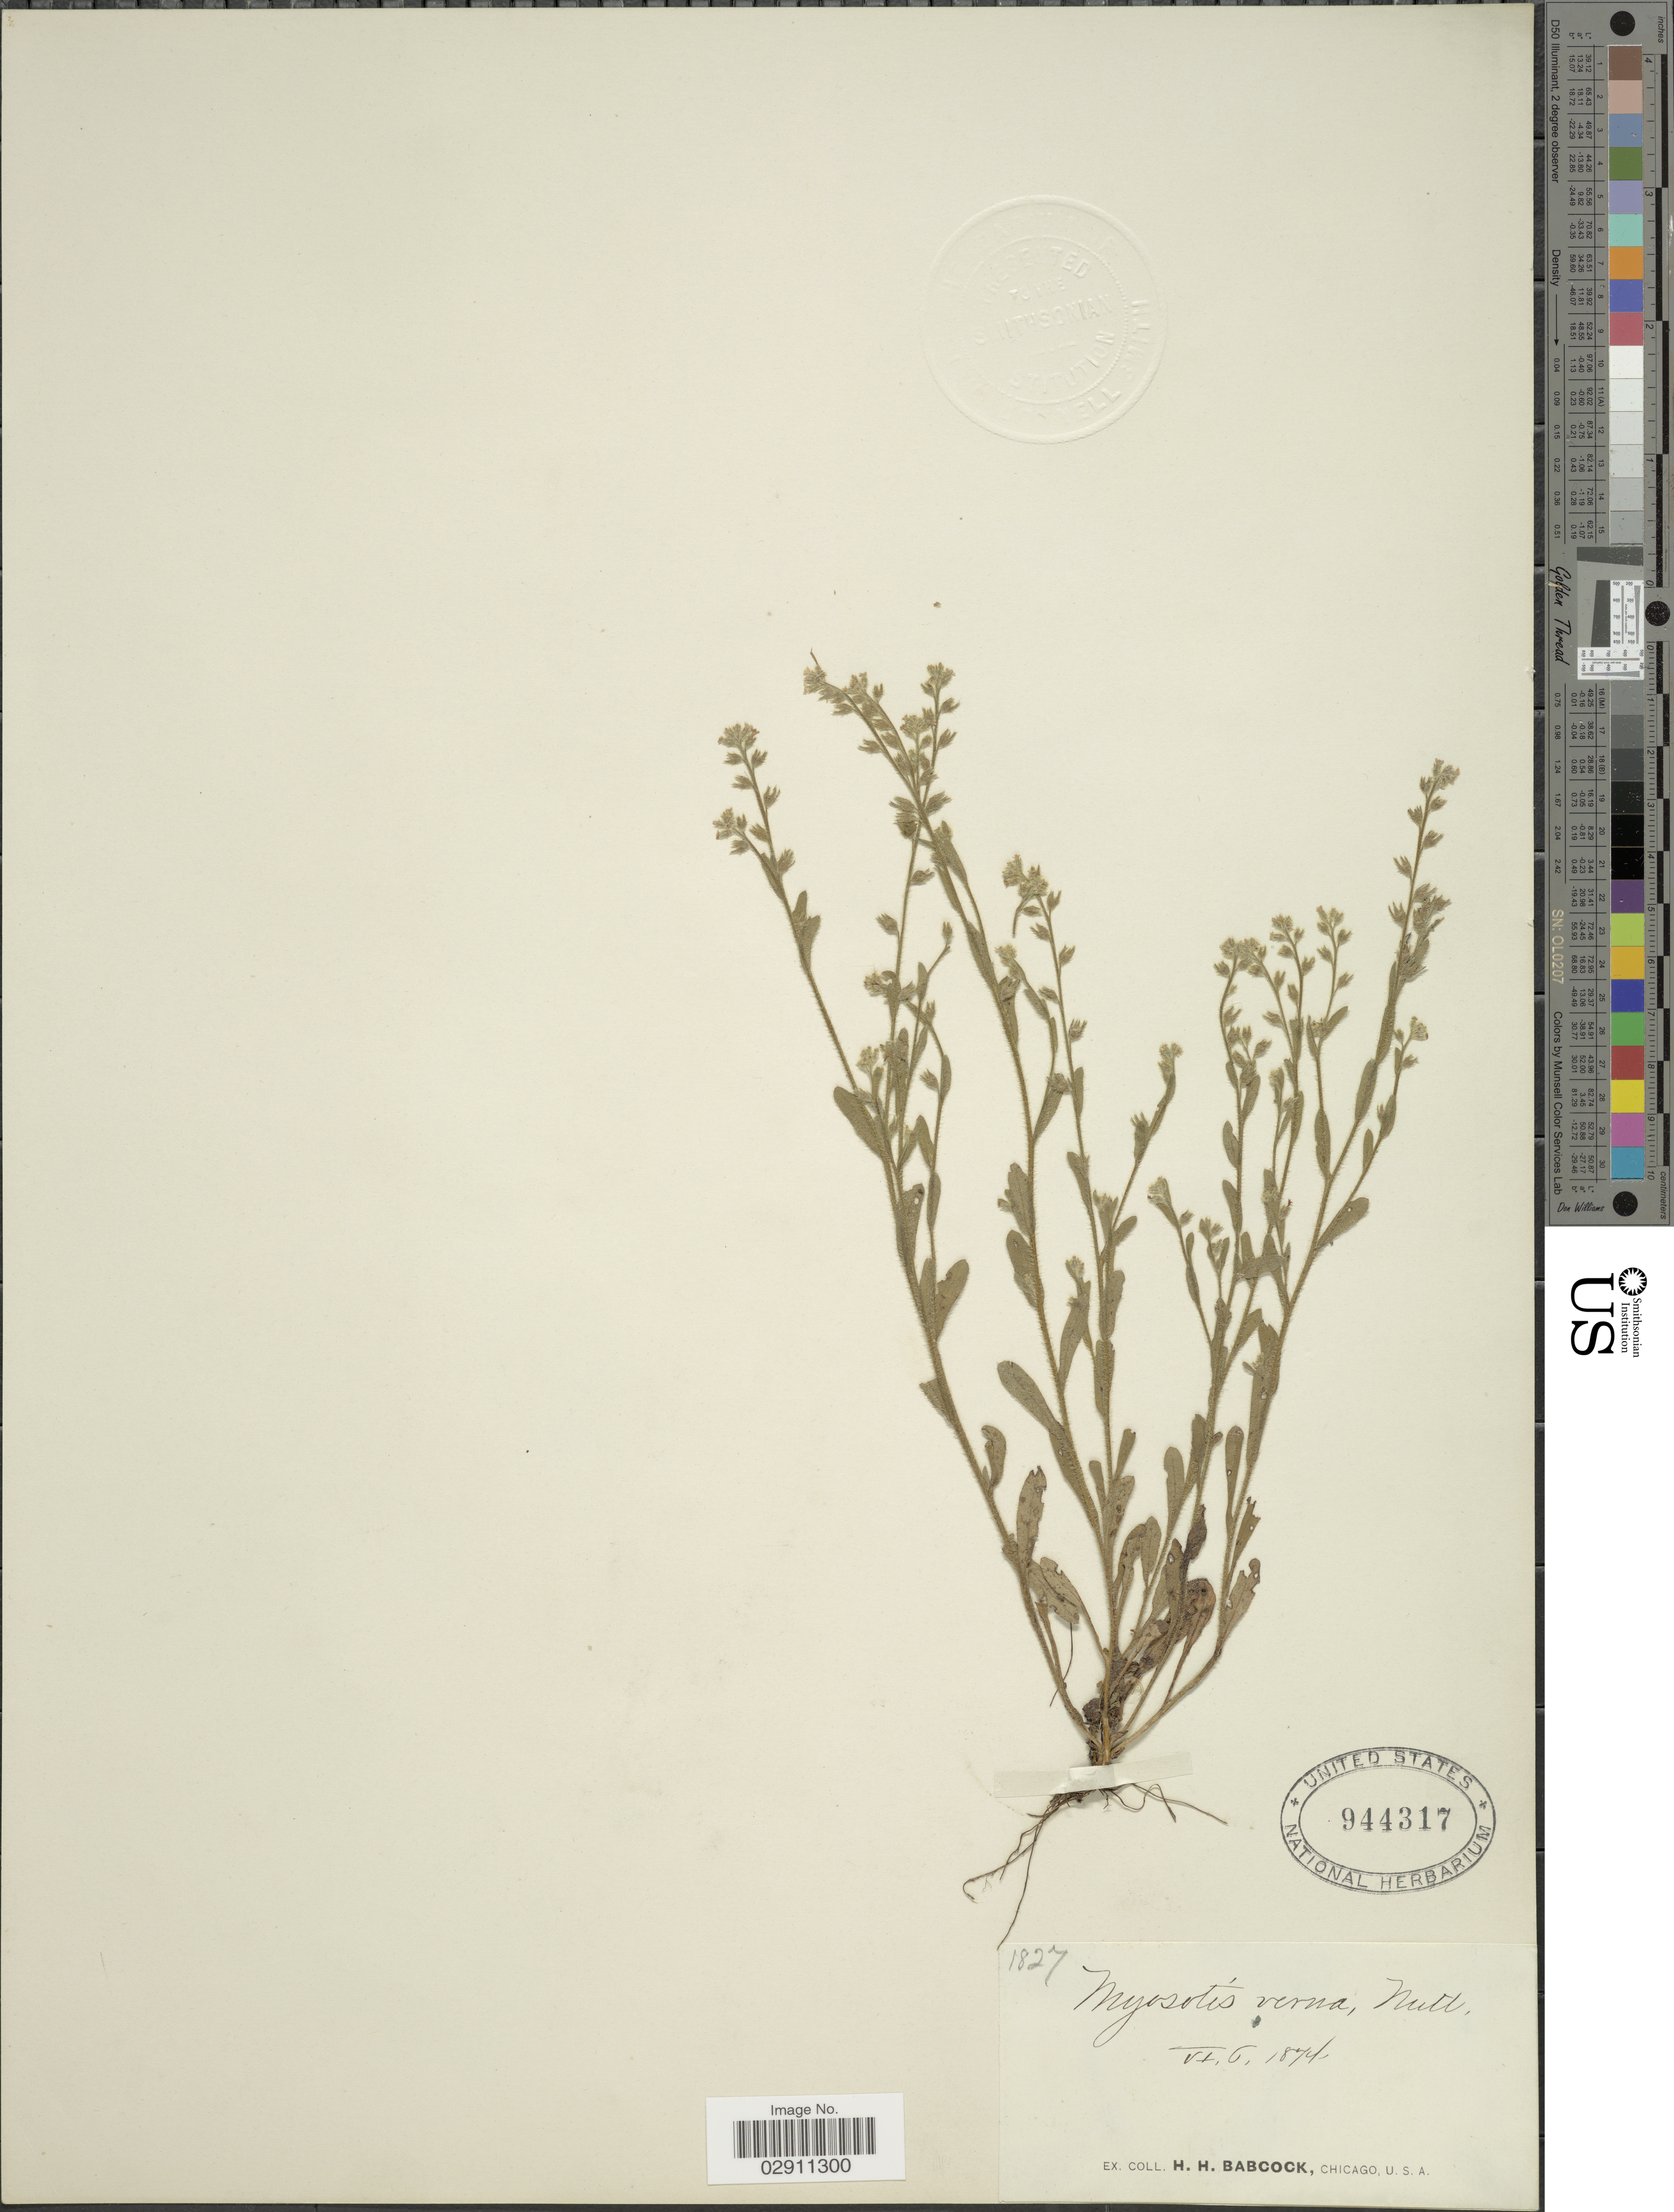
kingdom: Plantae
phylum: Tracheophyta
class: Magnoliopsida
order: Boraginales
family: Boraginaceae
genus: Myosotis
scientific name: Myosotis verna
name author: Nutt.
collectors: H. Babcock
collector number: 1827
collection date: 1874-05-06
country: United States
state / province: Illinois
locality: Chicago.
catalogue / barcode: US 944317